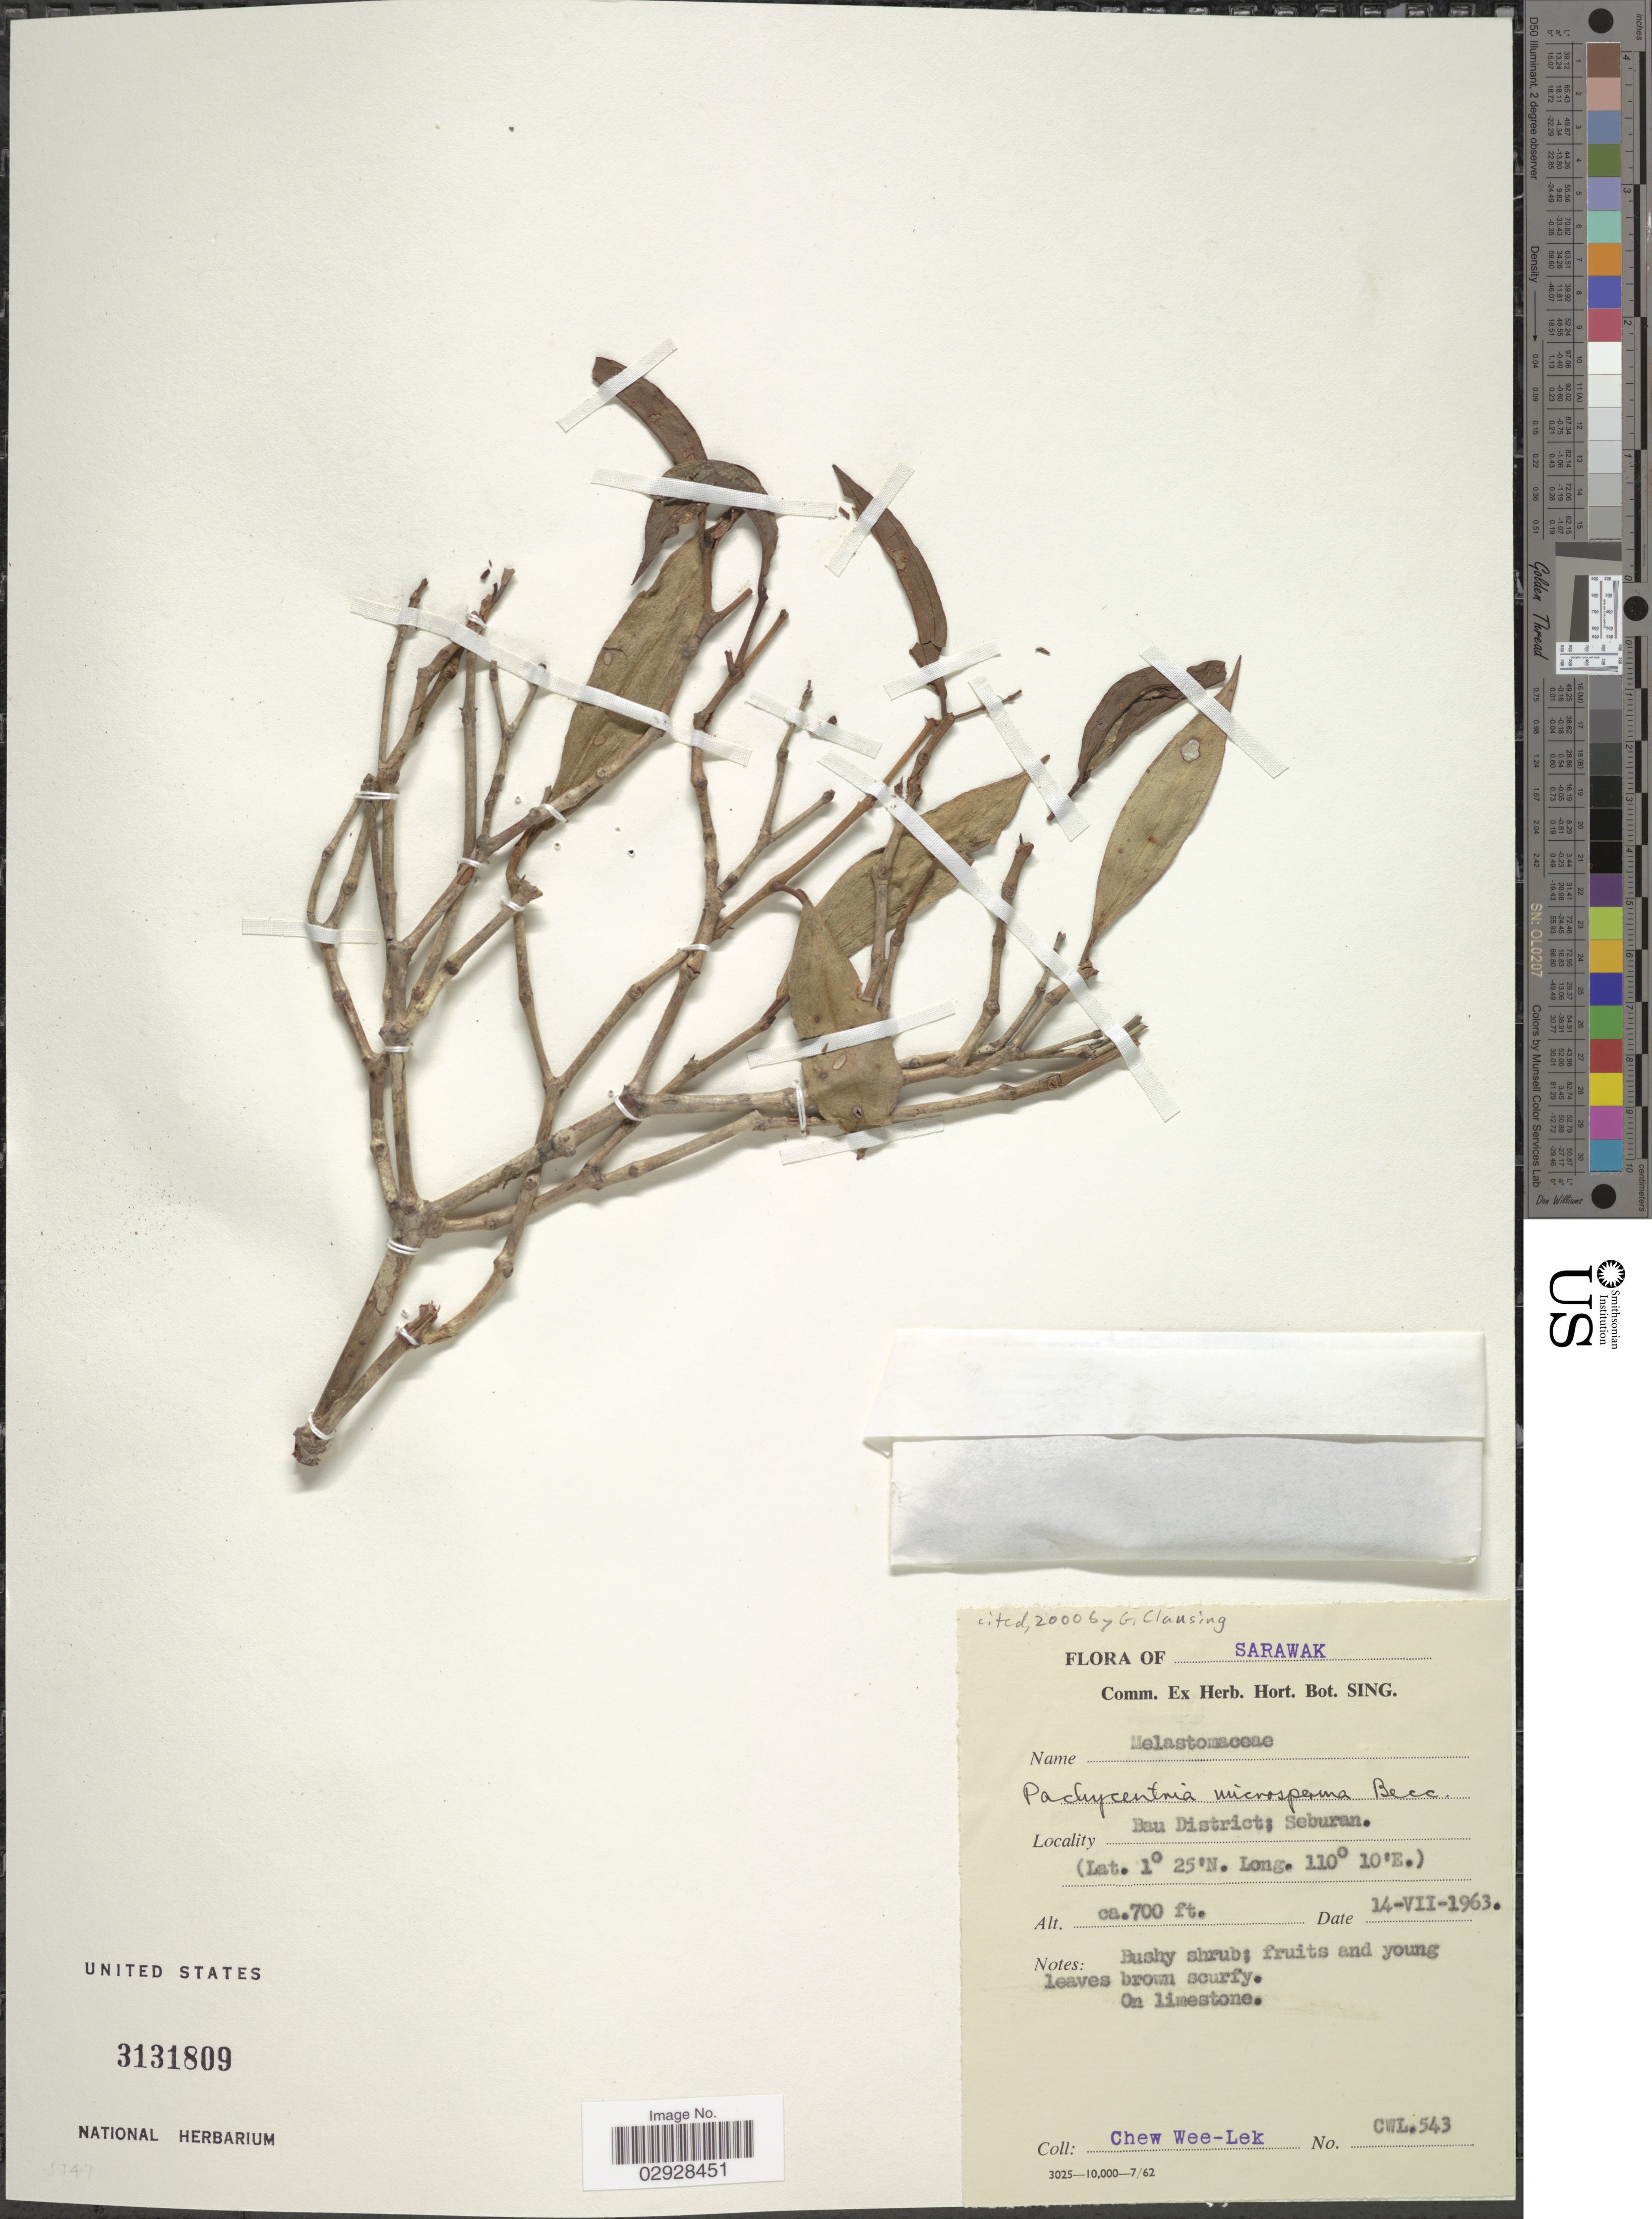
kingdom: Plantae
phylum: Tracheophyta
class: Magnoliopsida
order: Myrtales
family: Melastomataceae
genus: Pachycentria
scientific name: Pachycentria microsperma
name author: Becc.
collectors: C. Wee-Lek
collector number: CWL 543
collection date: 1963-07-14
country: Malaysia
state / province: Sarawak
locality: Bau District; Seburam. On limestone.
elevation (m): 213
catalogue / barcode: US 3131809